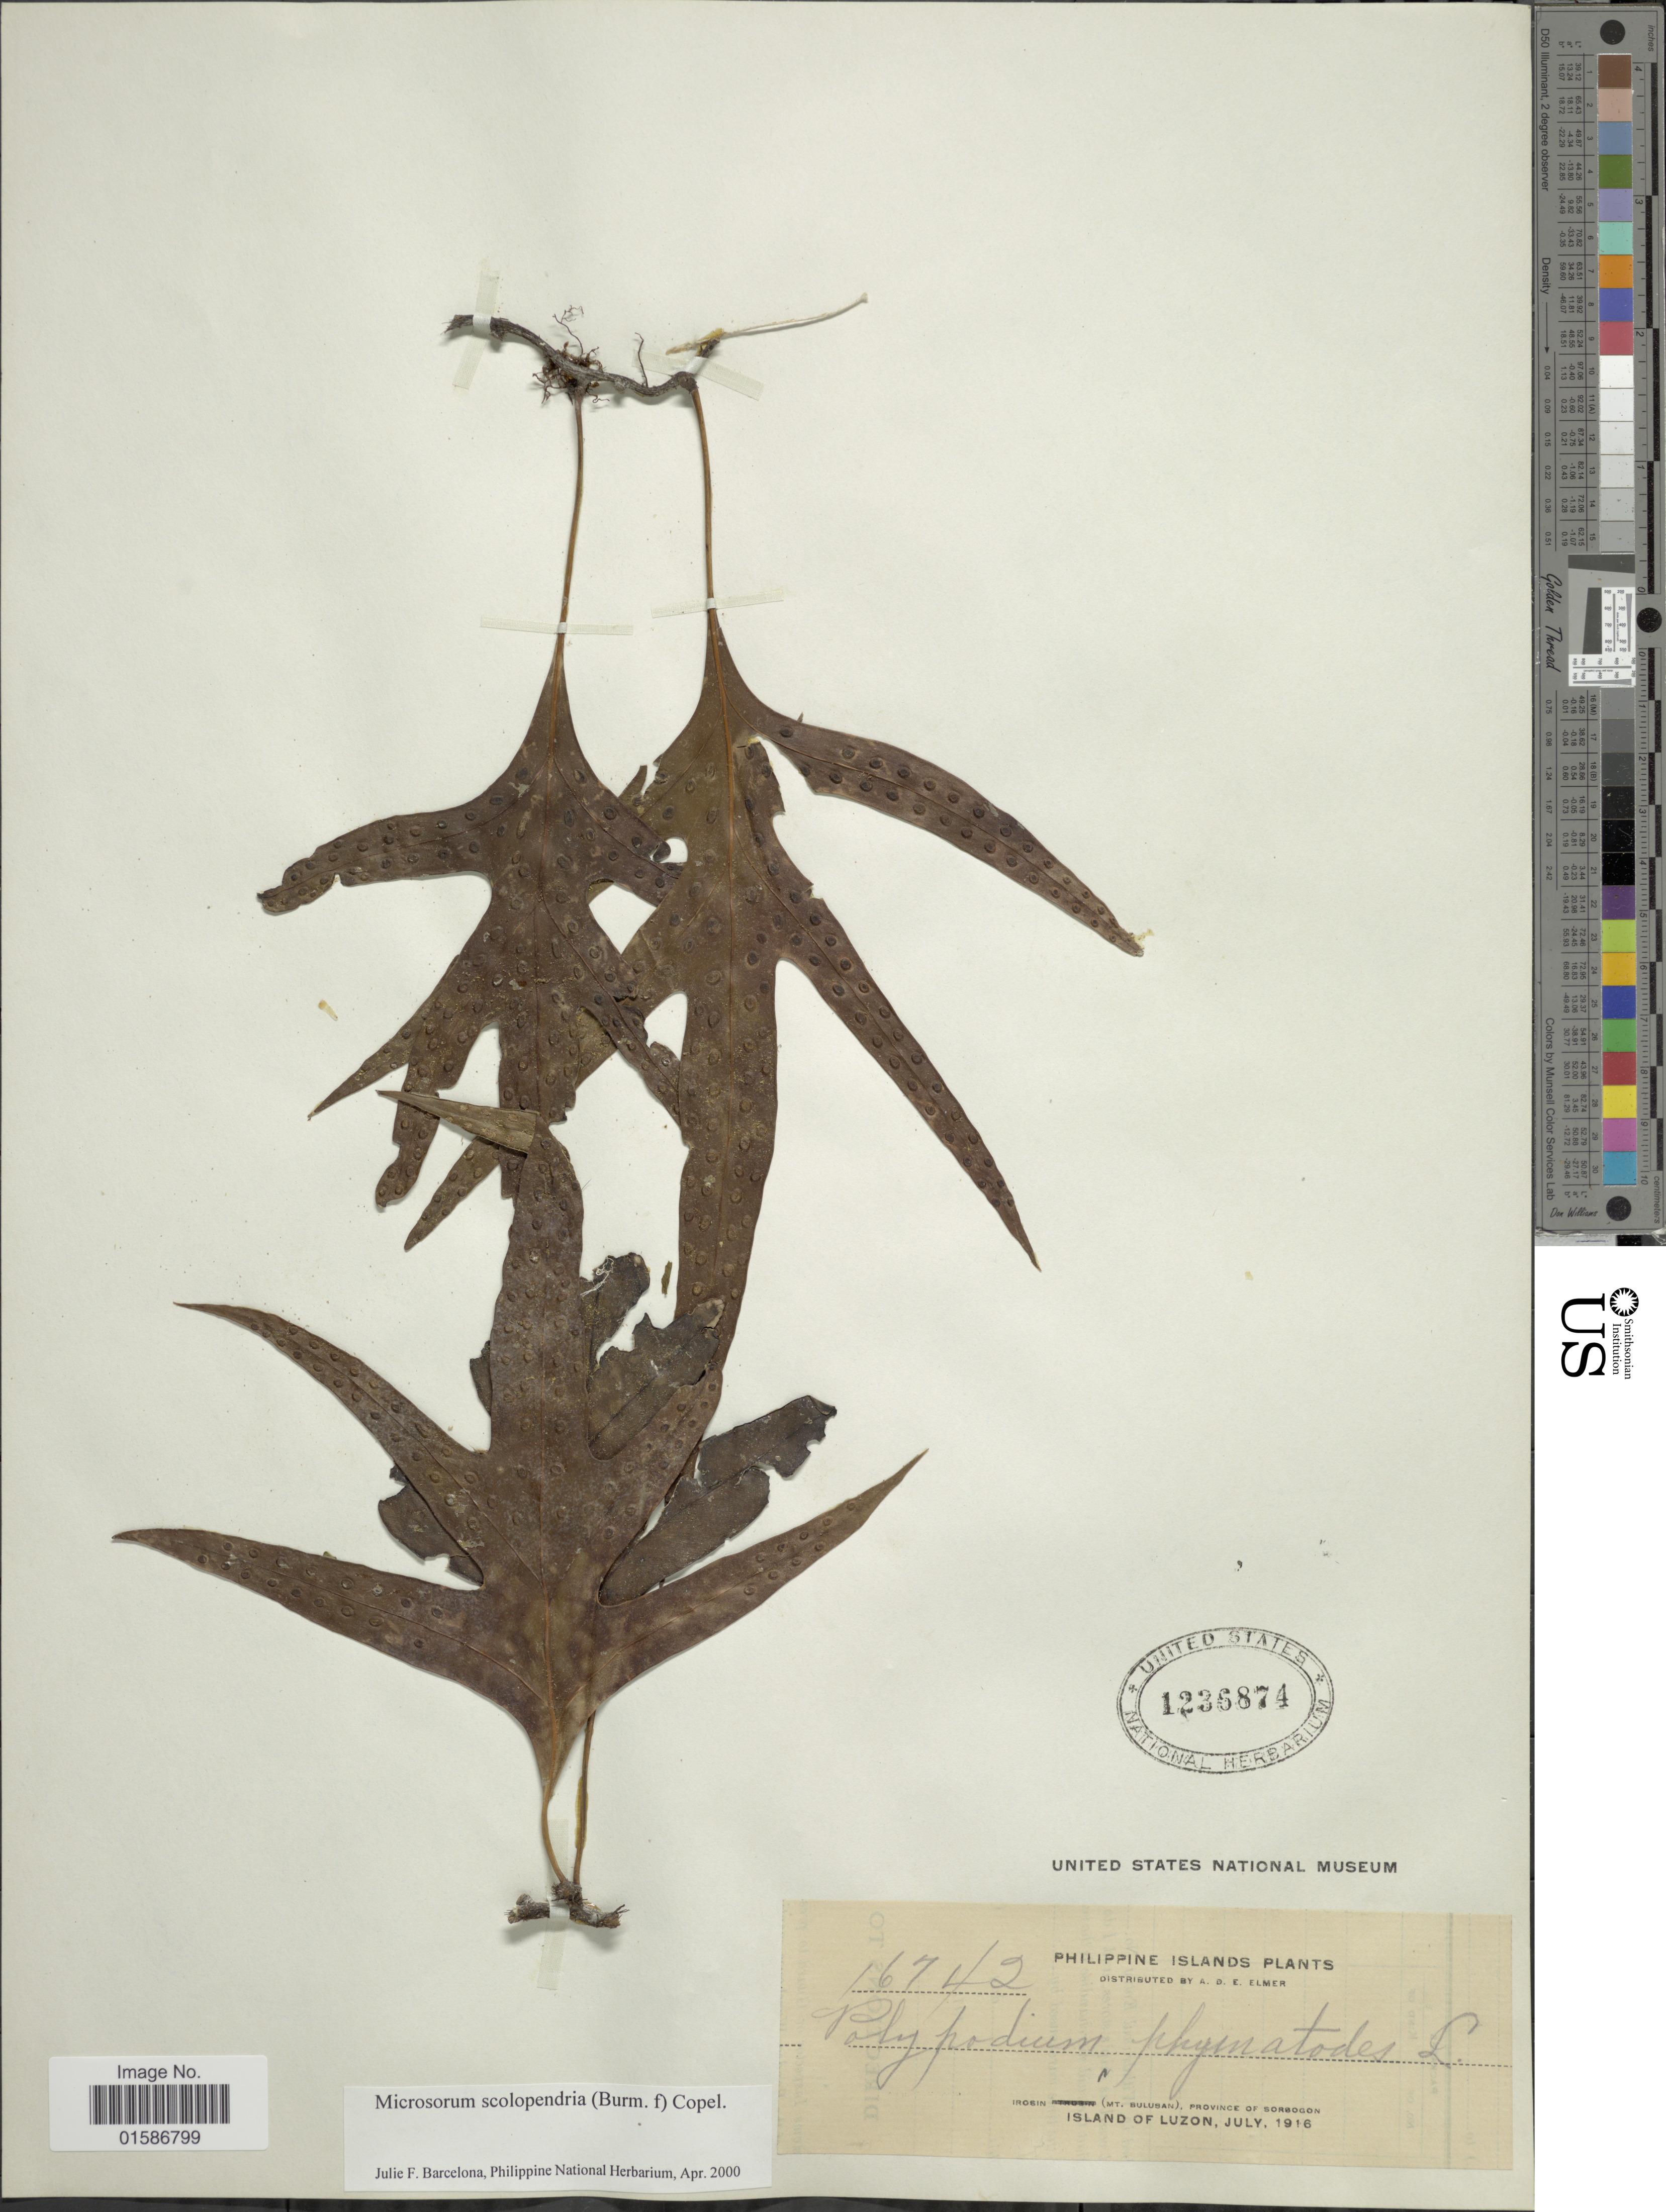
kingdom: Plantae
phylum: Tracheophyta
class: Polypodiopsida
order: Polypodiales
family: Polypodiaceae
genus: Microsorum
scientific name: Microsorum scolopendria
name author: (Burm. f.) Copel.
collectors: A. D. E. Elmer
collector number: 16742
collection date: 1916-07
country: Philippines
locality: Philippine Islands, Irosin (Mt Bulusan), Province of Sorsogon, Island of Luzon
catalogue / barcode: US 1236874